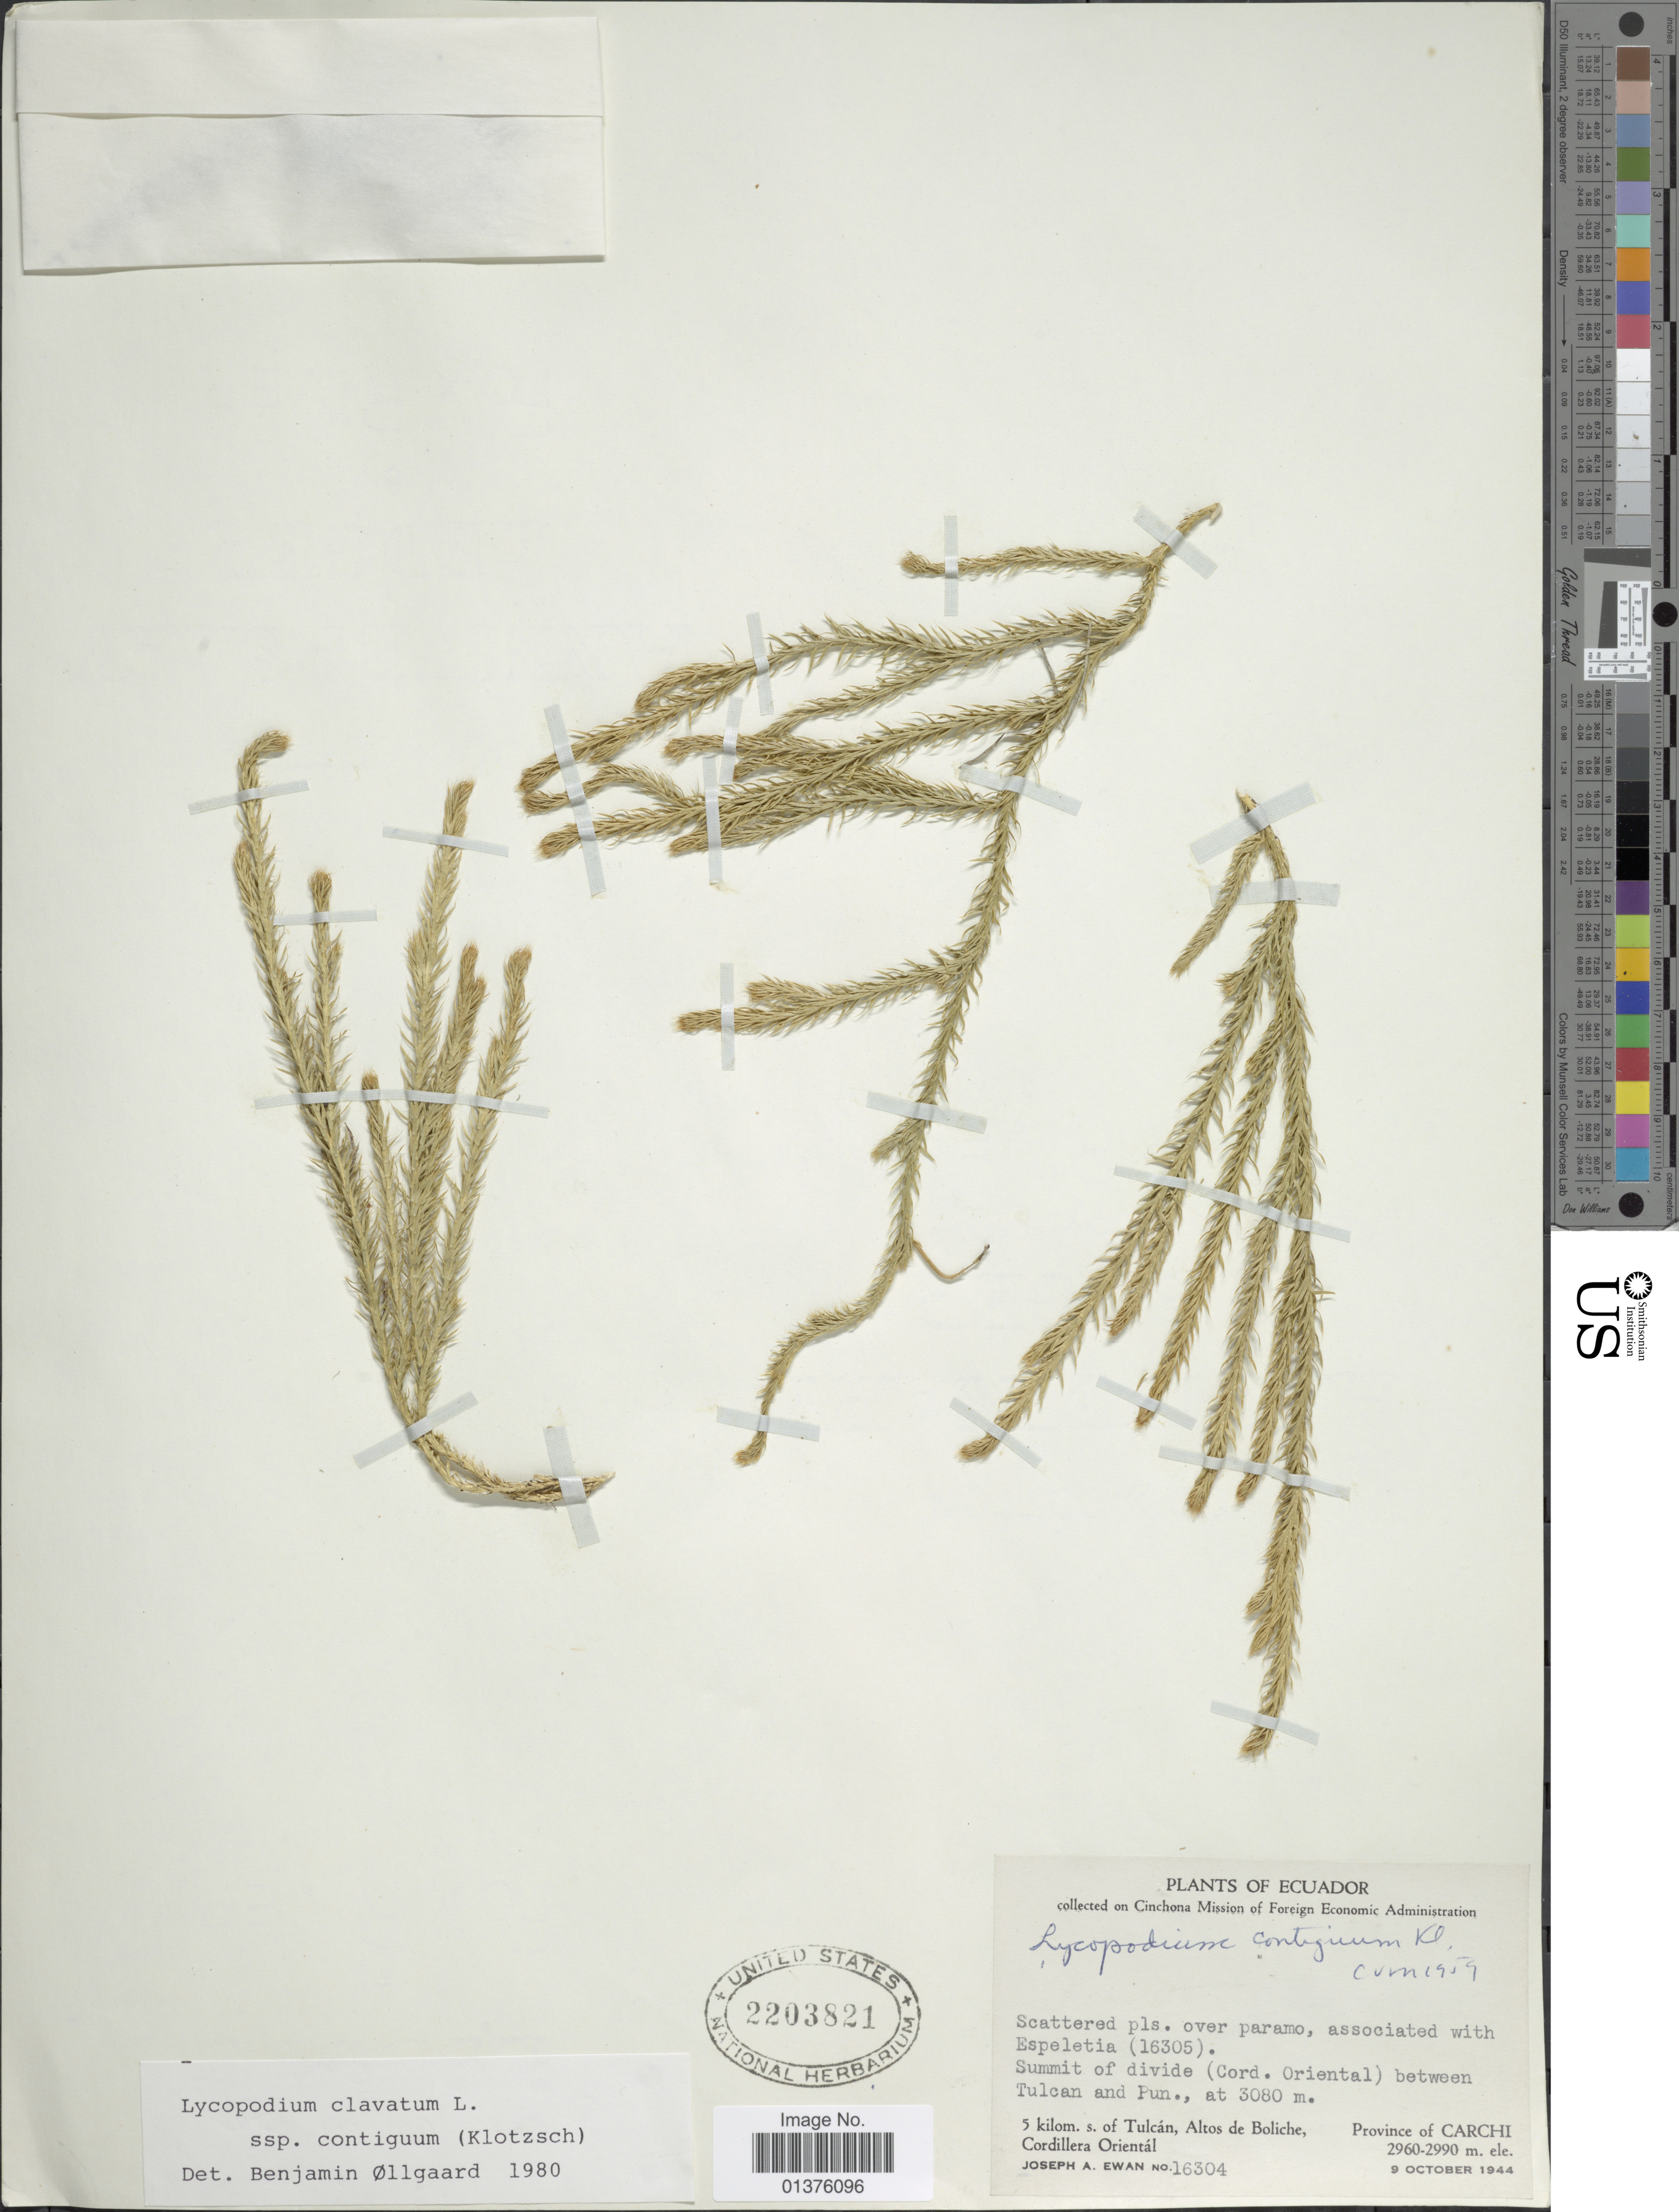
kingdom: Plantae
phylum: Tracheophyta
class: Lycopodiopsida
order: Lycopodiales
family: Lycopodiaceae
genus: Lycopodium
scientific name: Lycopodium clavatum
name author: L.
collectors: J. A. Ewan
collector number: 16304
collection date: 1944-10-09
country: Ecuador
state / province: Carchi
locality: Summit divide (Cord. Oriental) between Tulcan and Pun., 5km S. of Tulcán, Altos de Boliche, Province of Carchi, Cordillera Oriental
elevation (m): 2960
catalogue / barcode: US 2203821